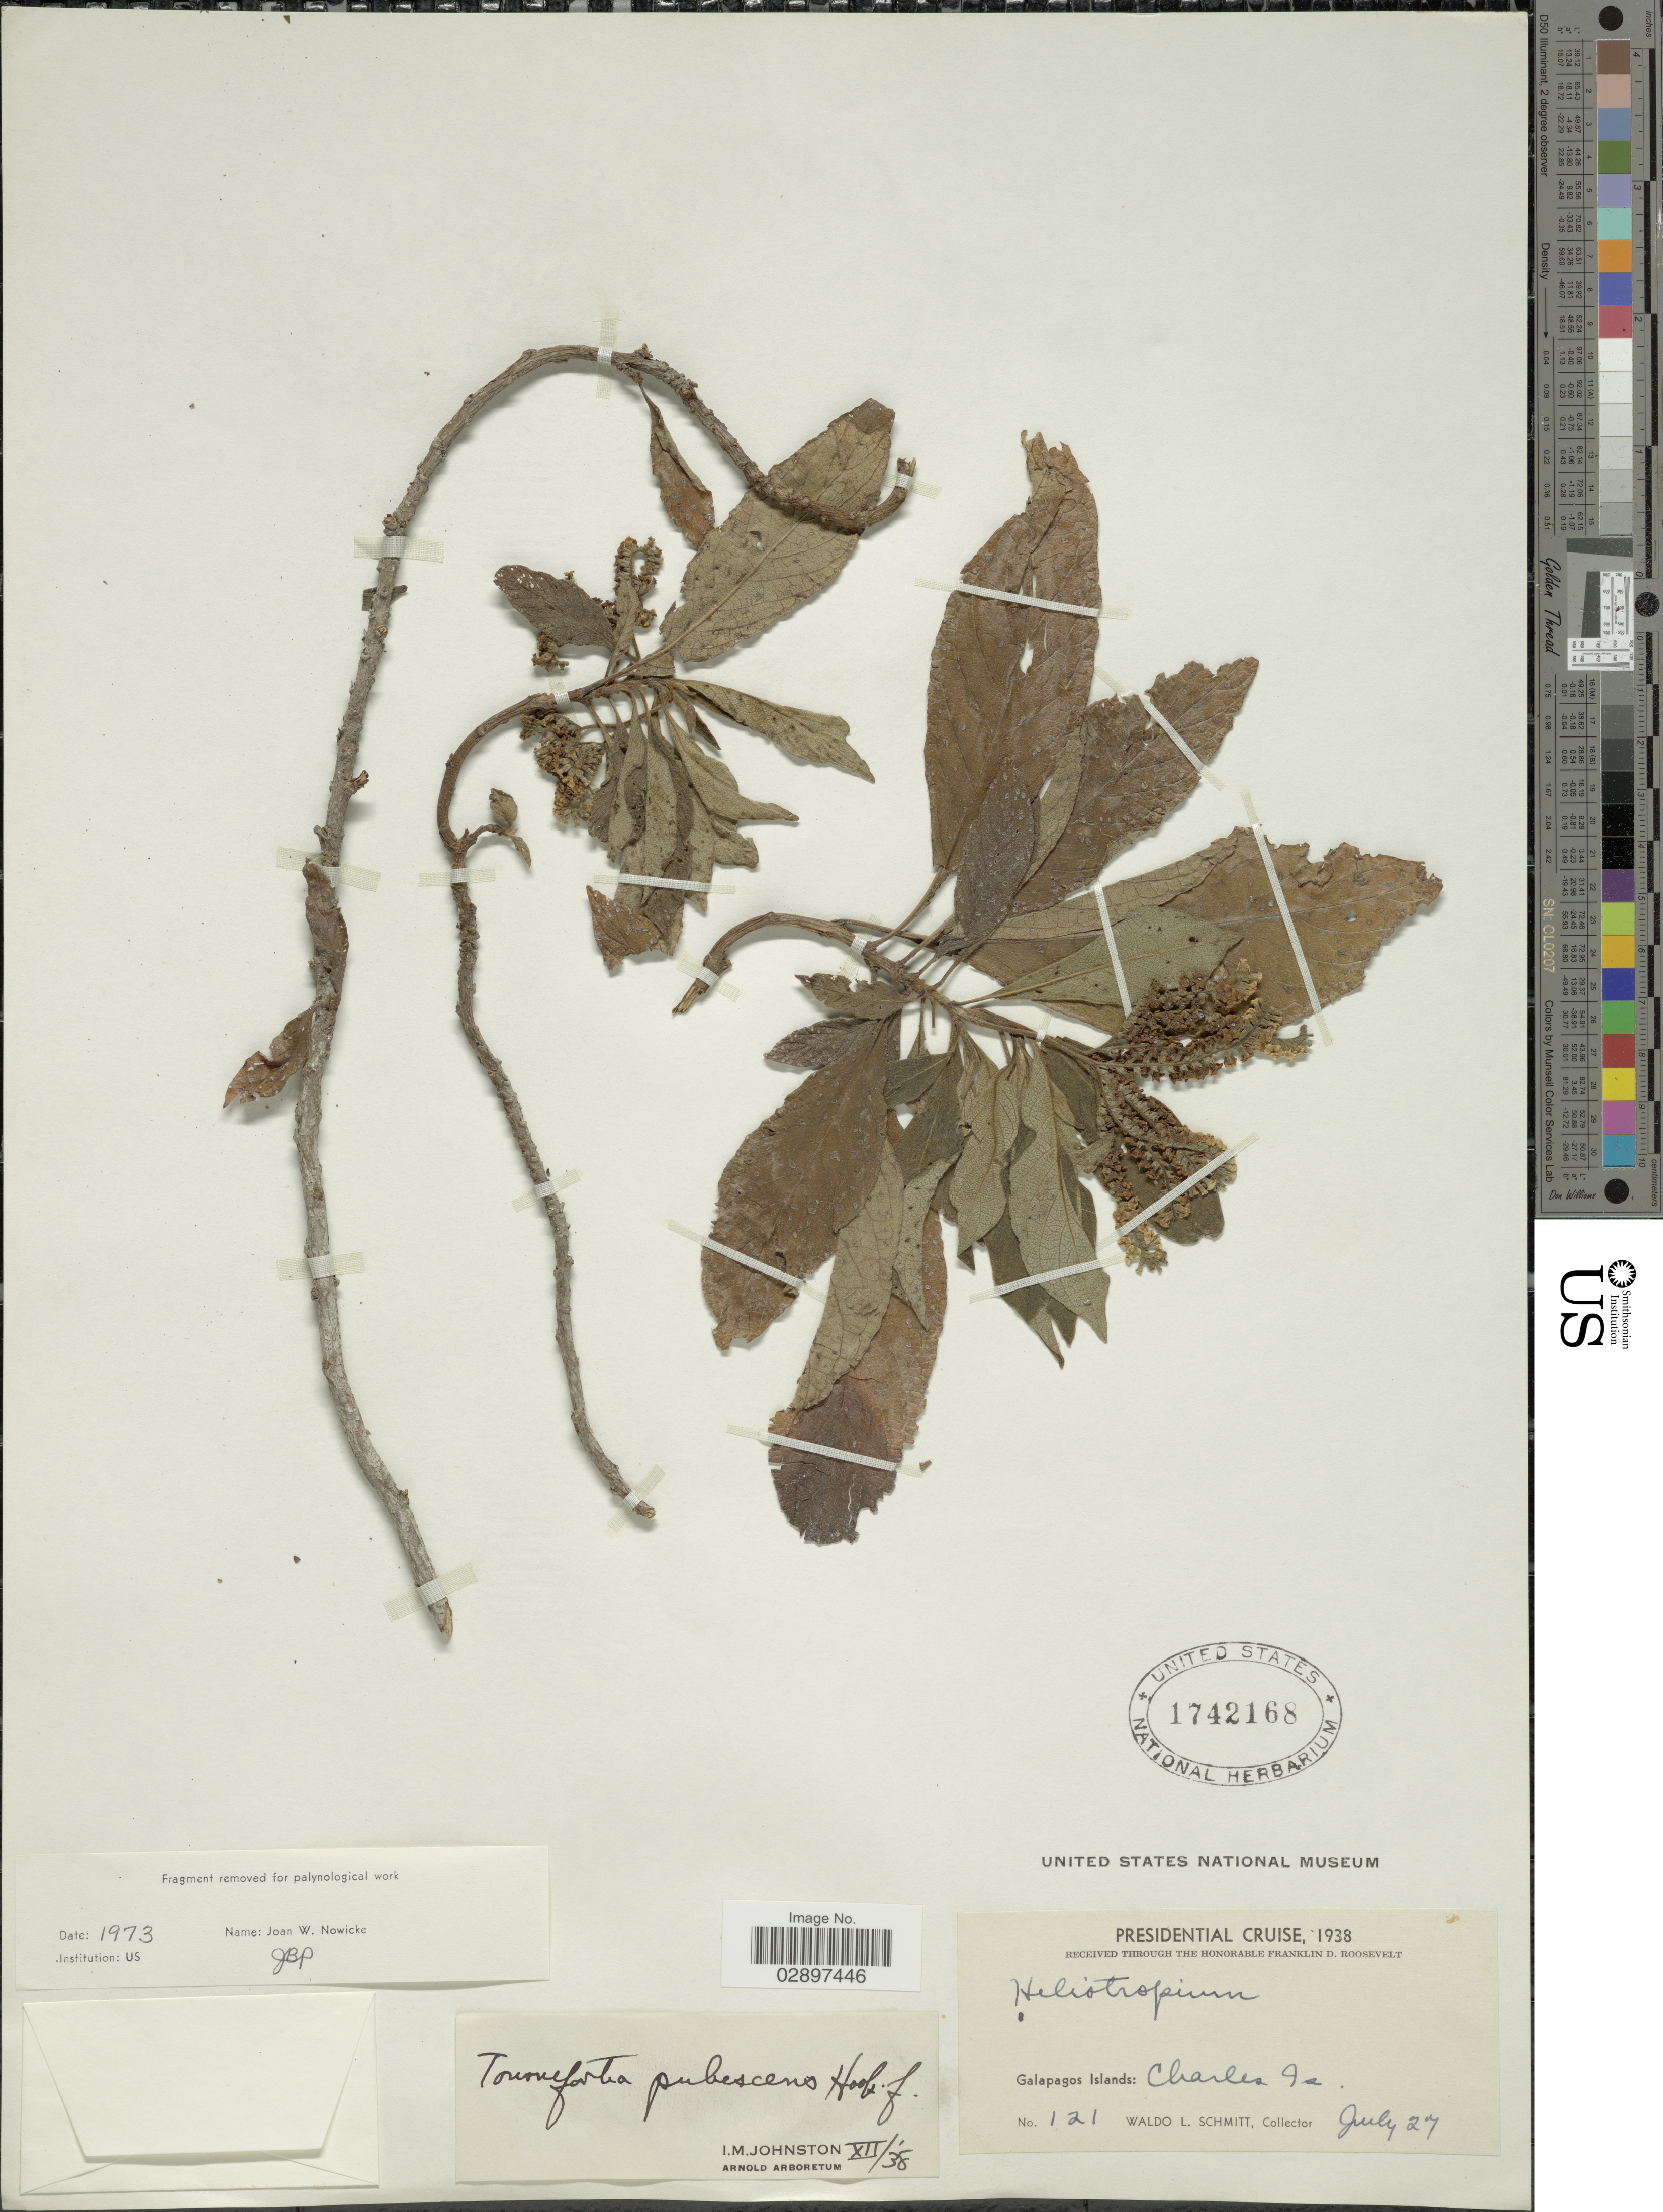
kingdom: Plantae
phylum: Tracheophyta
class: Magnoliopsida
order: Boraginales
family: Heliotropiaceae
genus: Tournefortia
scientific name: Tournefortia pubescens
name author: Hook. f.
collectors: W. L. Schmitt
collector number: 121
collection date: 1938-07-27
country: Ecuador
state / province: Colón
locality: Galapagos Islands: Charles Is.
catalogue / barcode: US 1742168